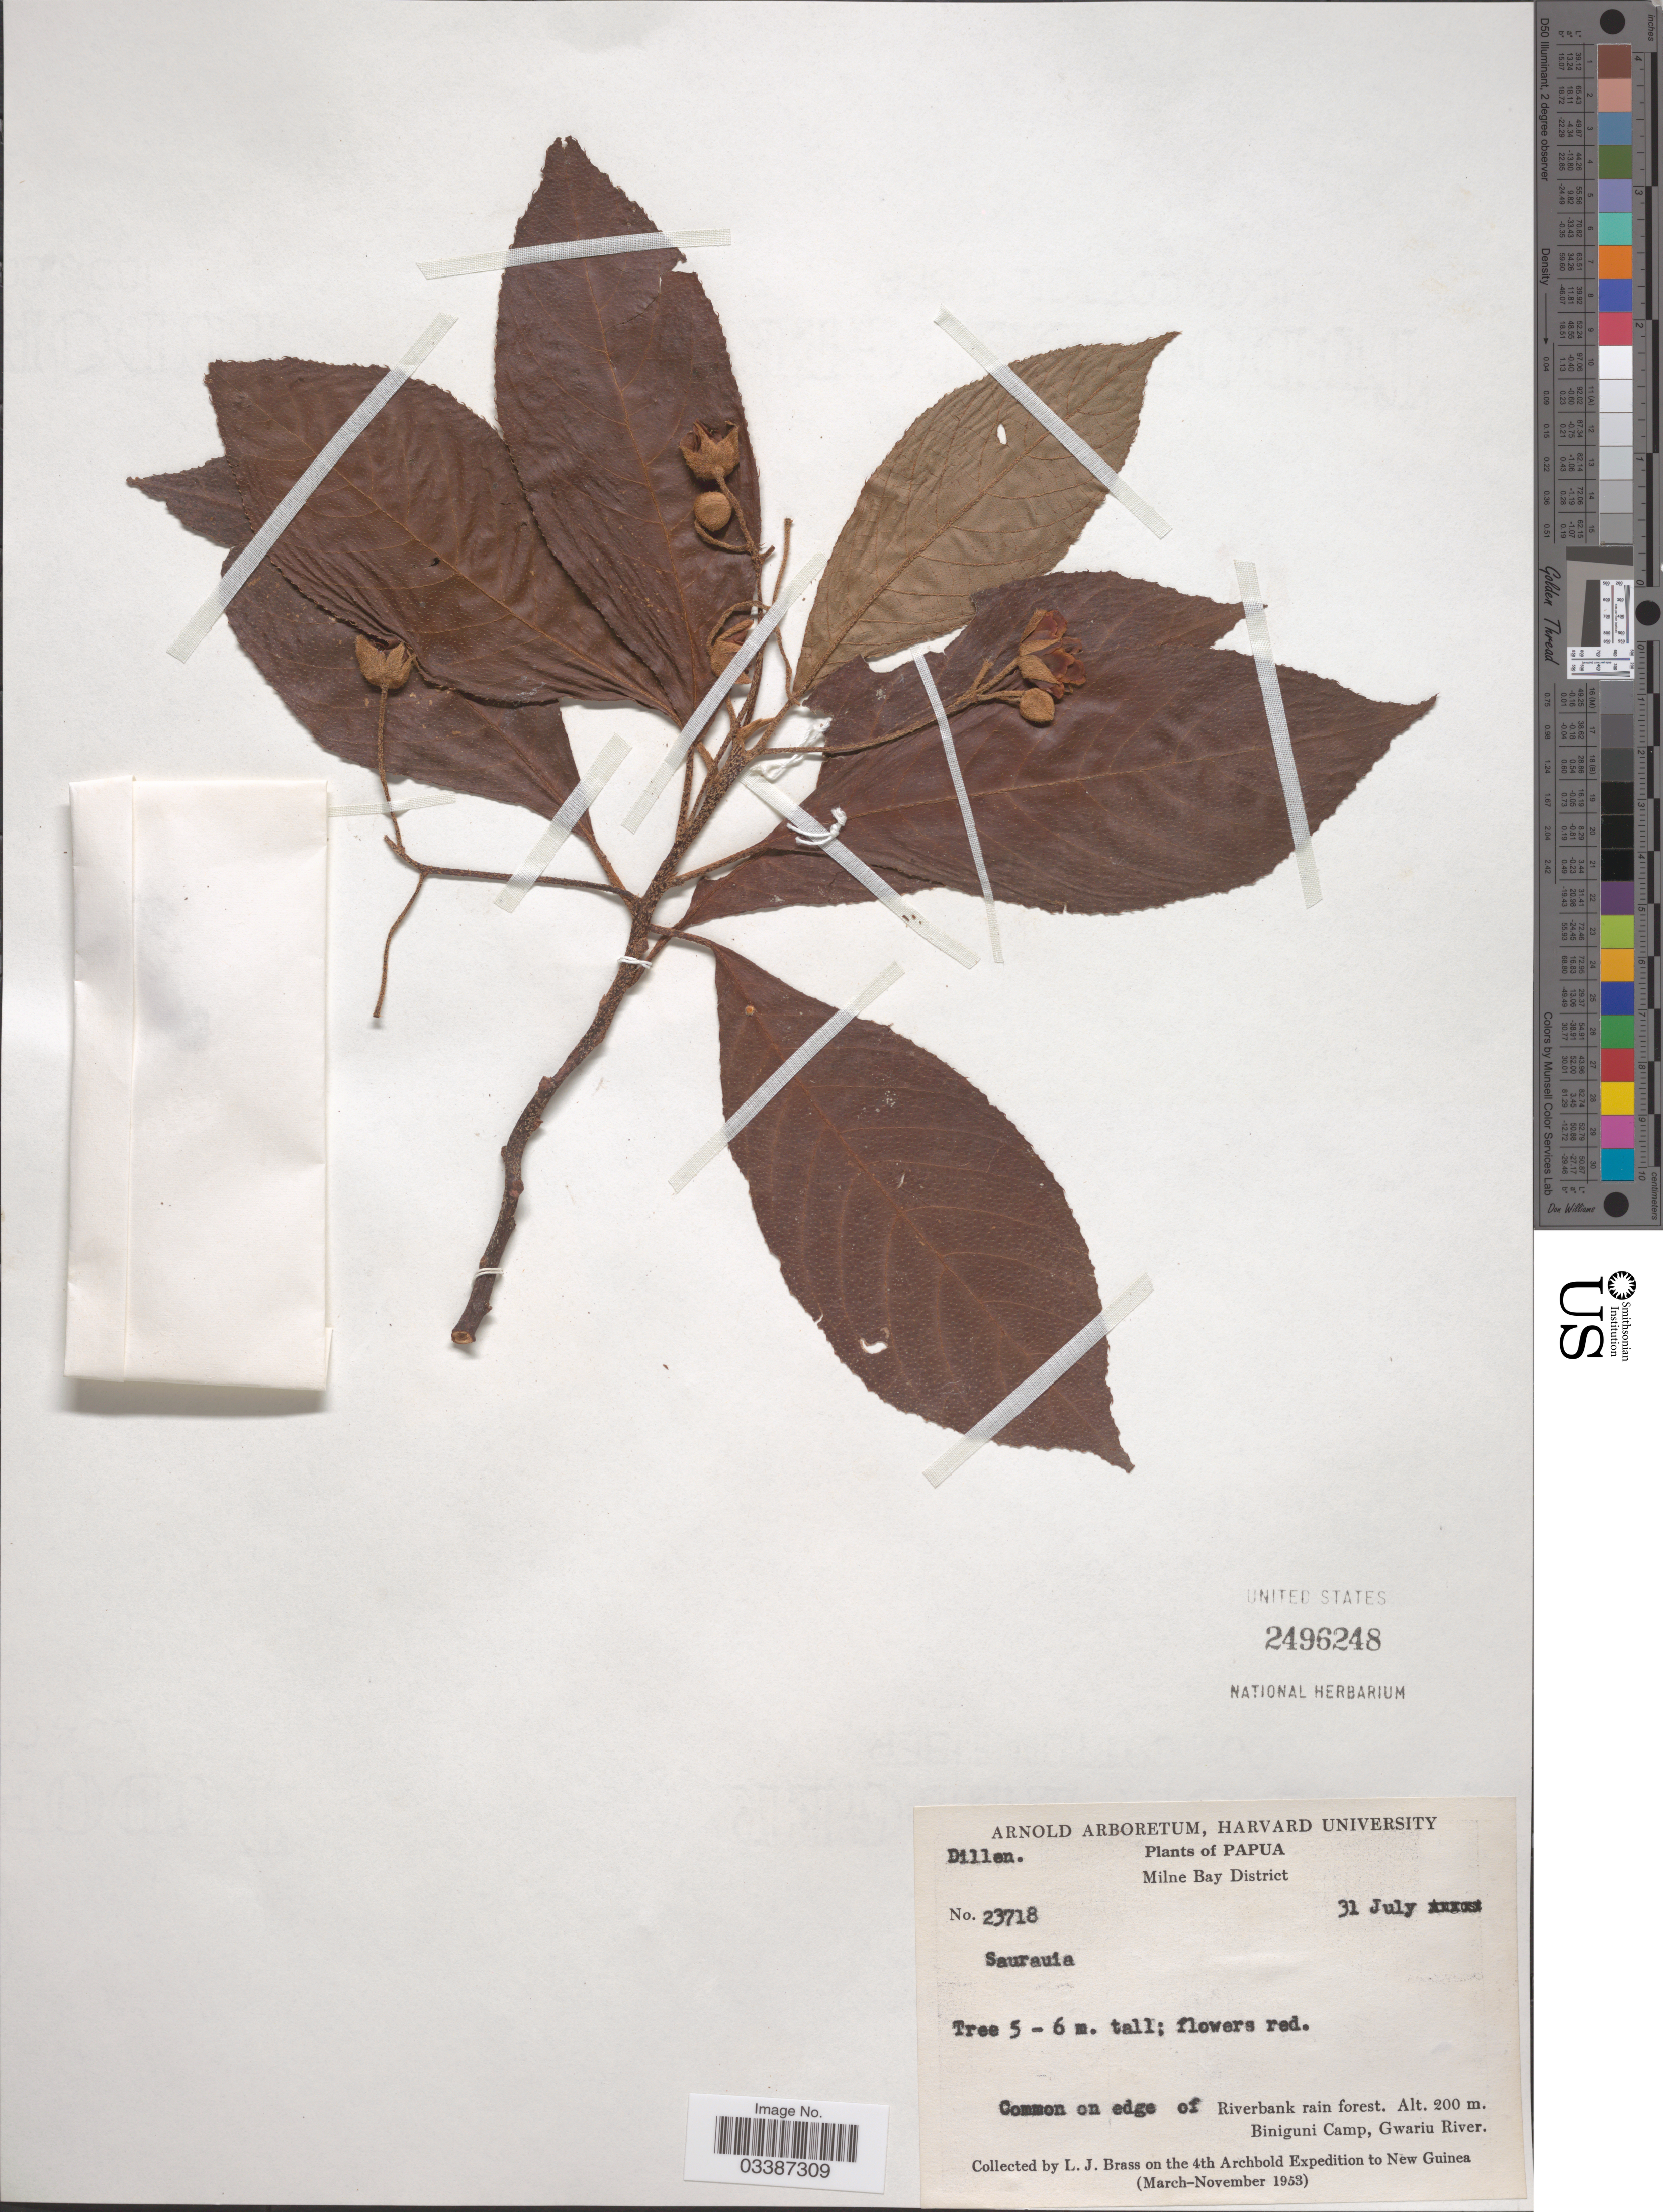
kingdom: Plantae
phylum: Tracheophyta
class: Magnoliopsida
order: Ericales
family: Actinidiaceae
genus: Saurauia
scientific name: Saurauia sp.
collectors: L. J. Brass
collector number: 23718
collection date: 1953-07-31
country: Papua New Guinea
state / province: Milne Bay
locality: Papua. Milne Bay District. Biniguni Camp, Gwariu River.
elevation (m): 200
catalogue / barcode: US 2496248